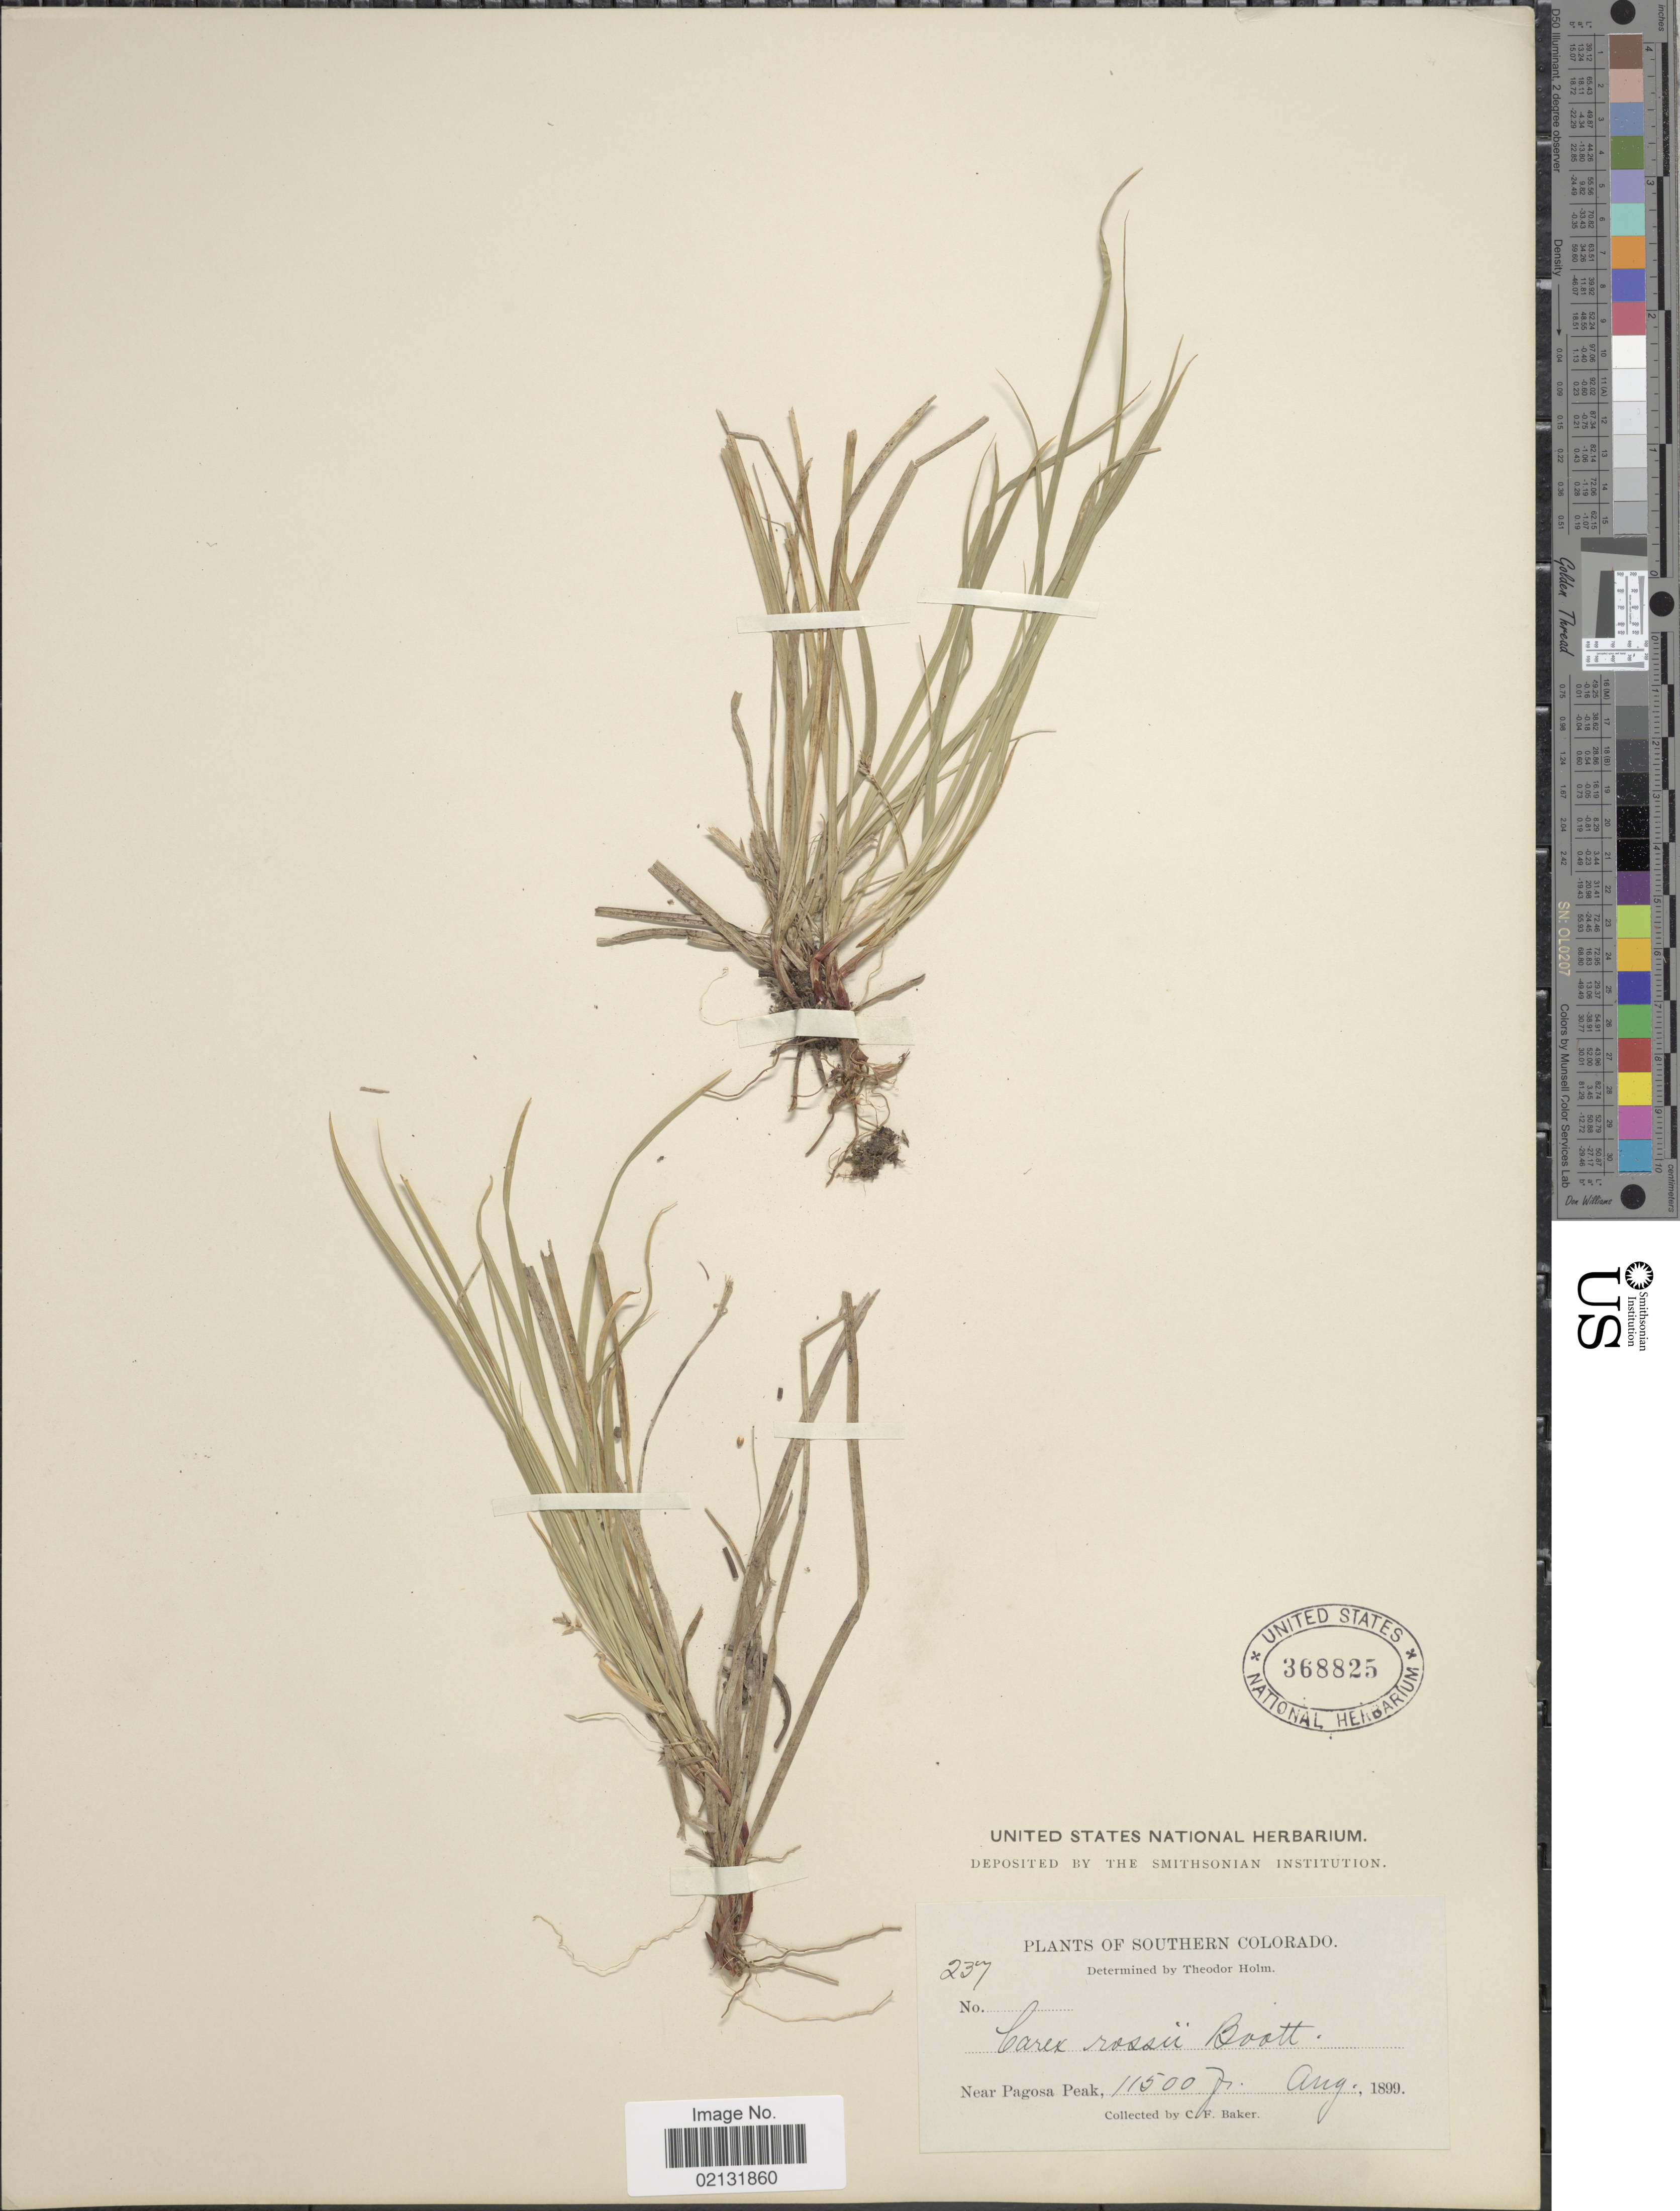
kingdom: Plantae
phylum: Tracheophyta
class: Liliopsida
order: Poales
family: Cyperaceae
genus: Carex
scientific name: Carex rossii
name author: Boott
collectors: C. F. Baker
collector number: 237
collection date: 1899-08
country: United States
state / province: Colorado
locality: Southern Colorado. Near Pagosa Peak,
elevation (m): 3505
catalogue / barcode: US 368825